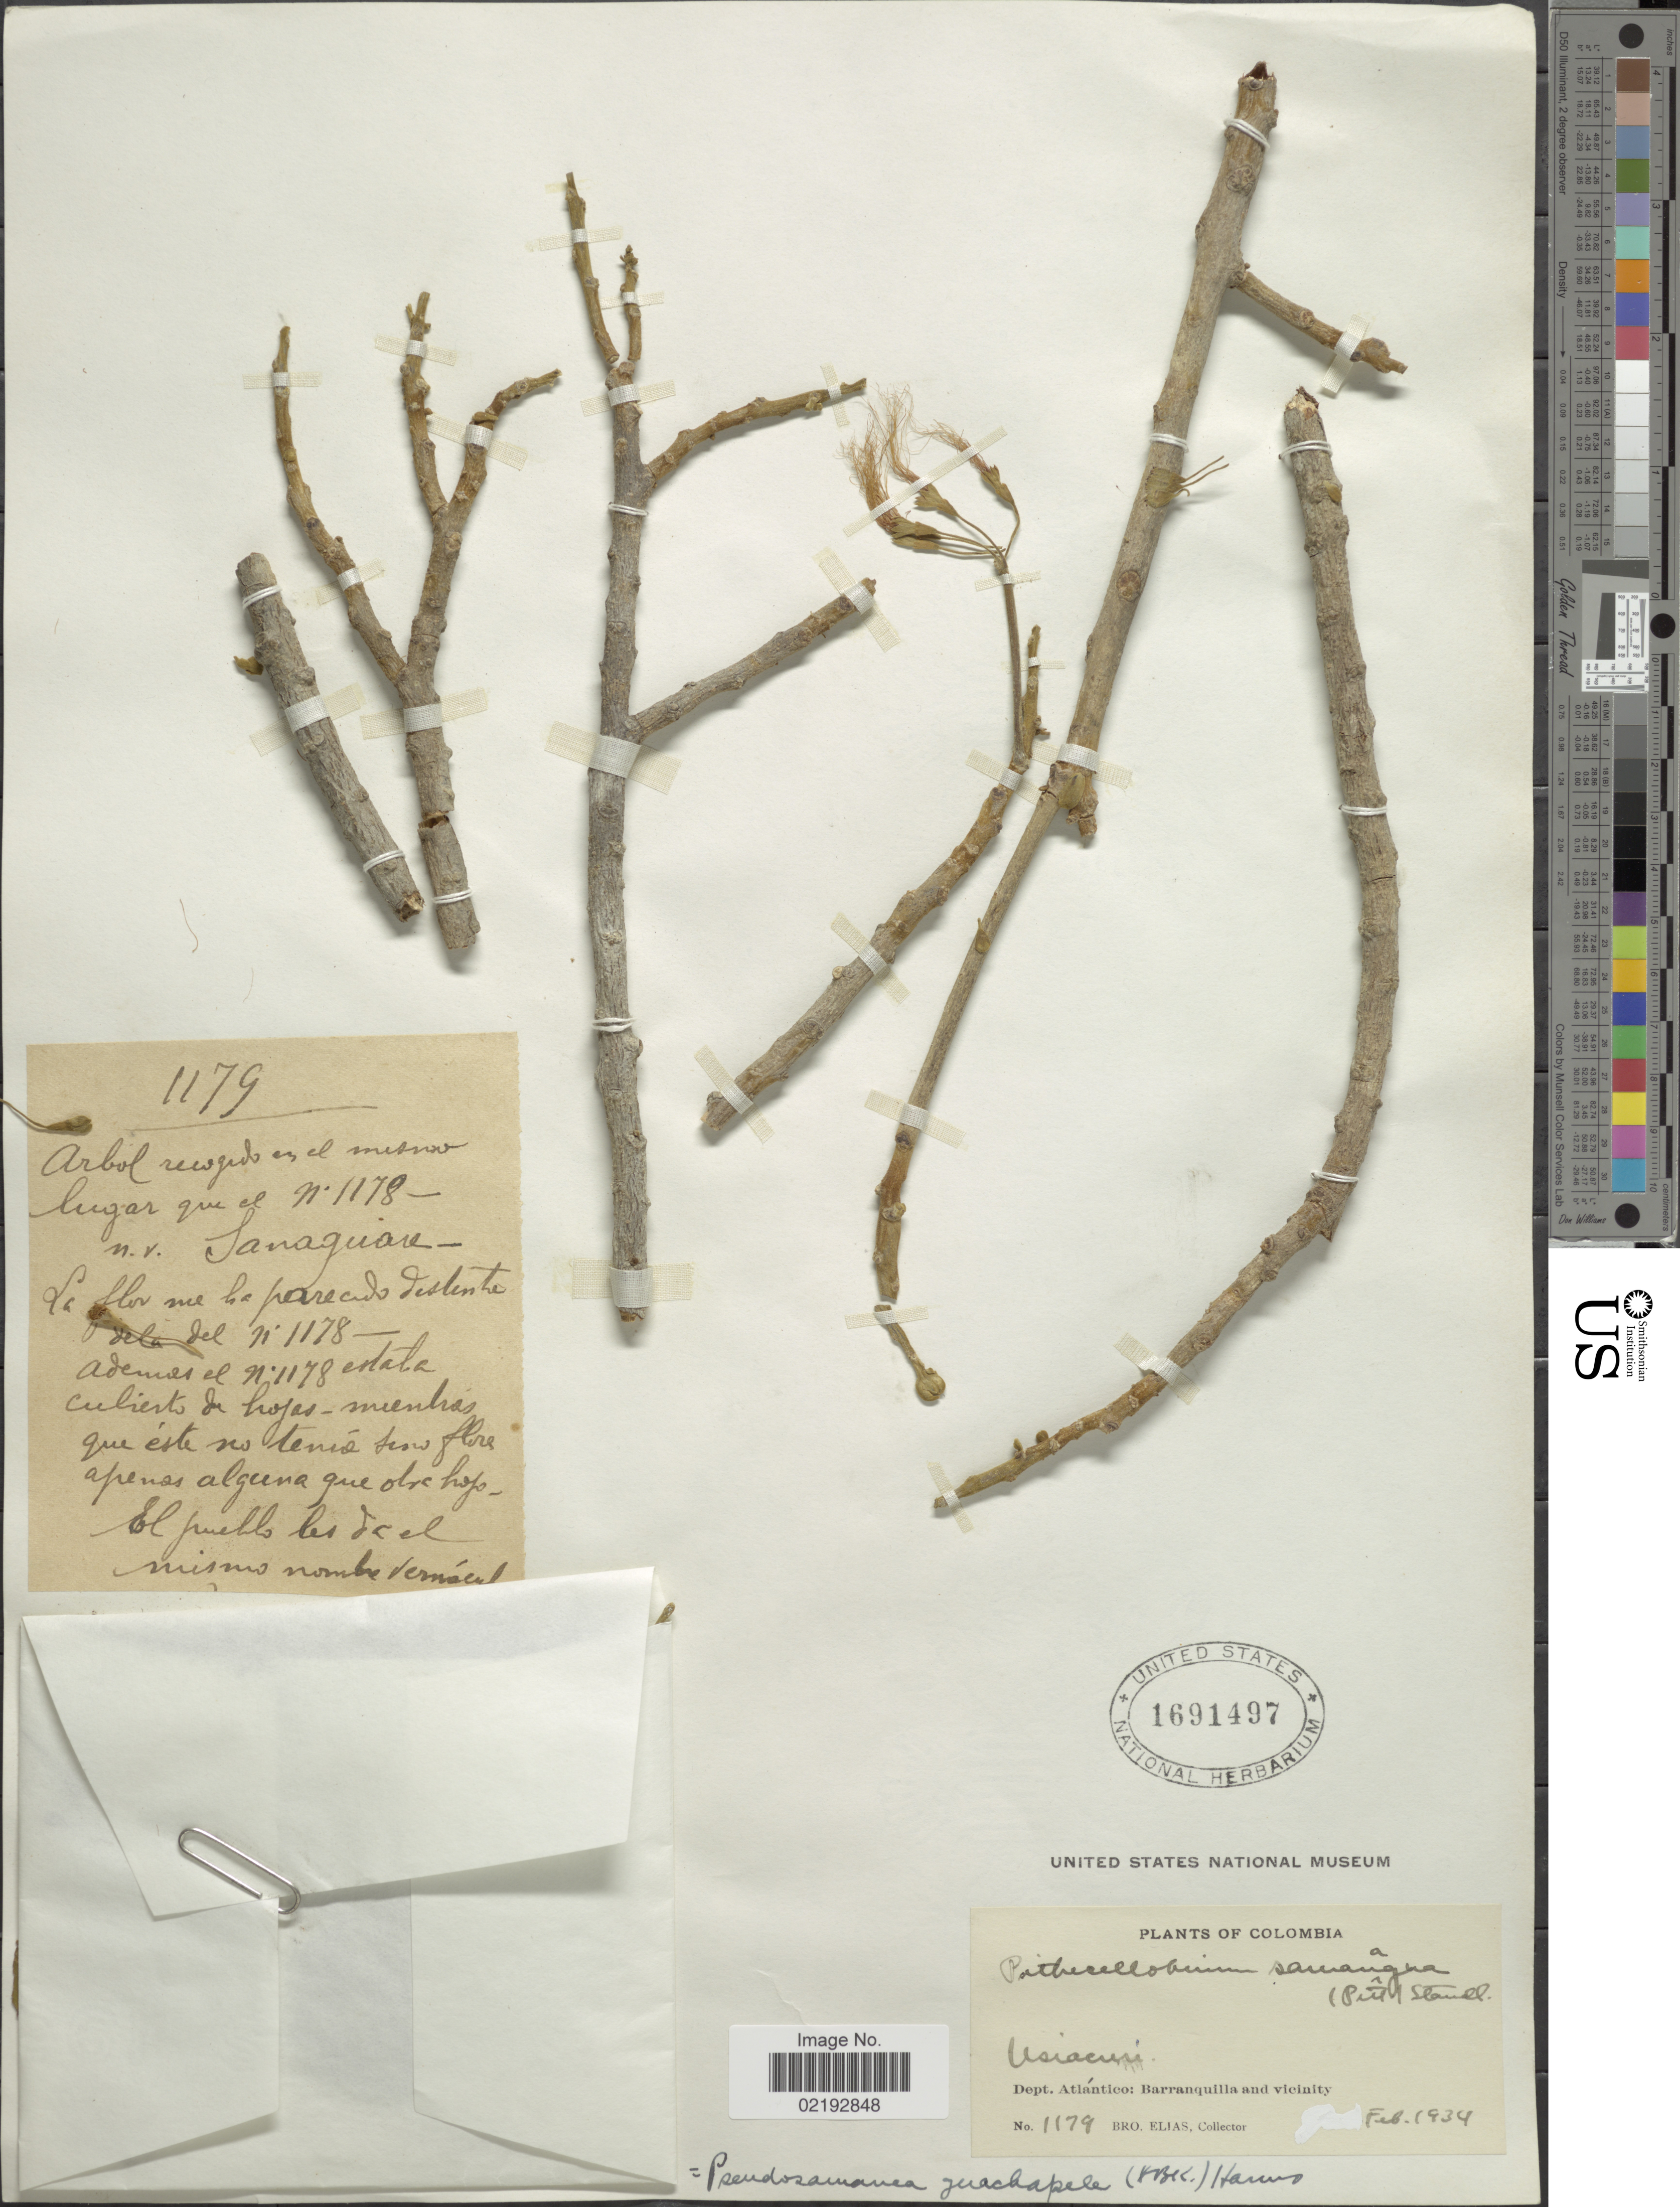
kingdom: Plantae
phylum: Tracheophyta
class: Magnoliopsida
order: Fabales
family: Fabaceae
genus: Pseudosamanea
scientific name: Pseudosamanea guachapele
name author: (Kunth) Harms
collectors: Bro. Elias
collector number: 1179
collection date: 1934-02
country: Colombia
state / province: Atlántico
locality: Usiacuri, Barranquilla and Vicinity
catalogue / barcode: US 1691497